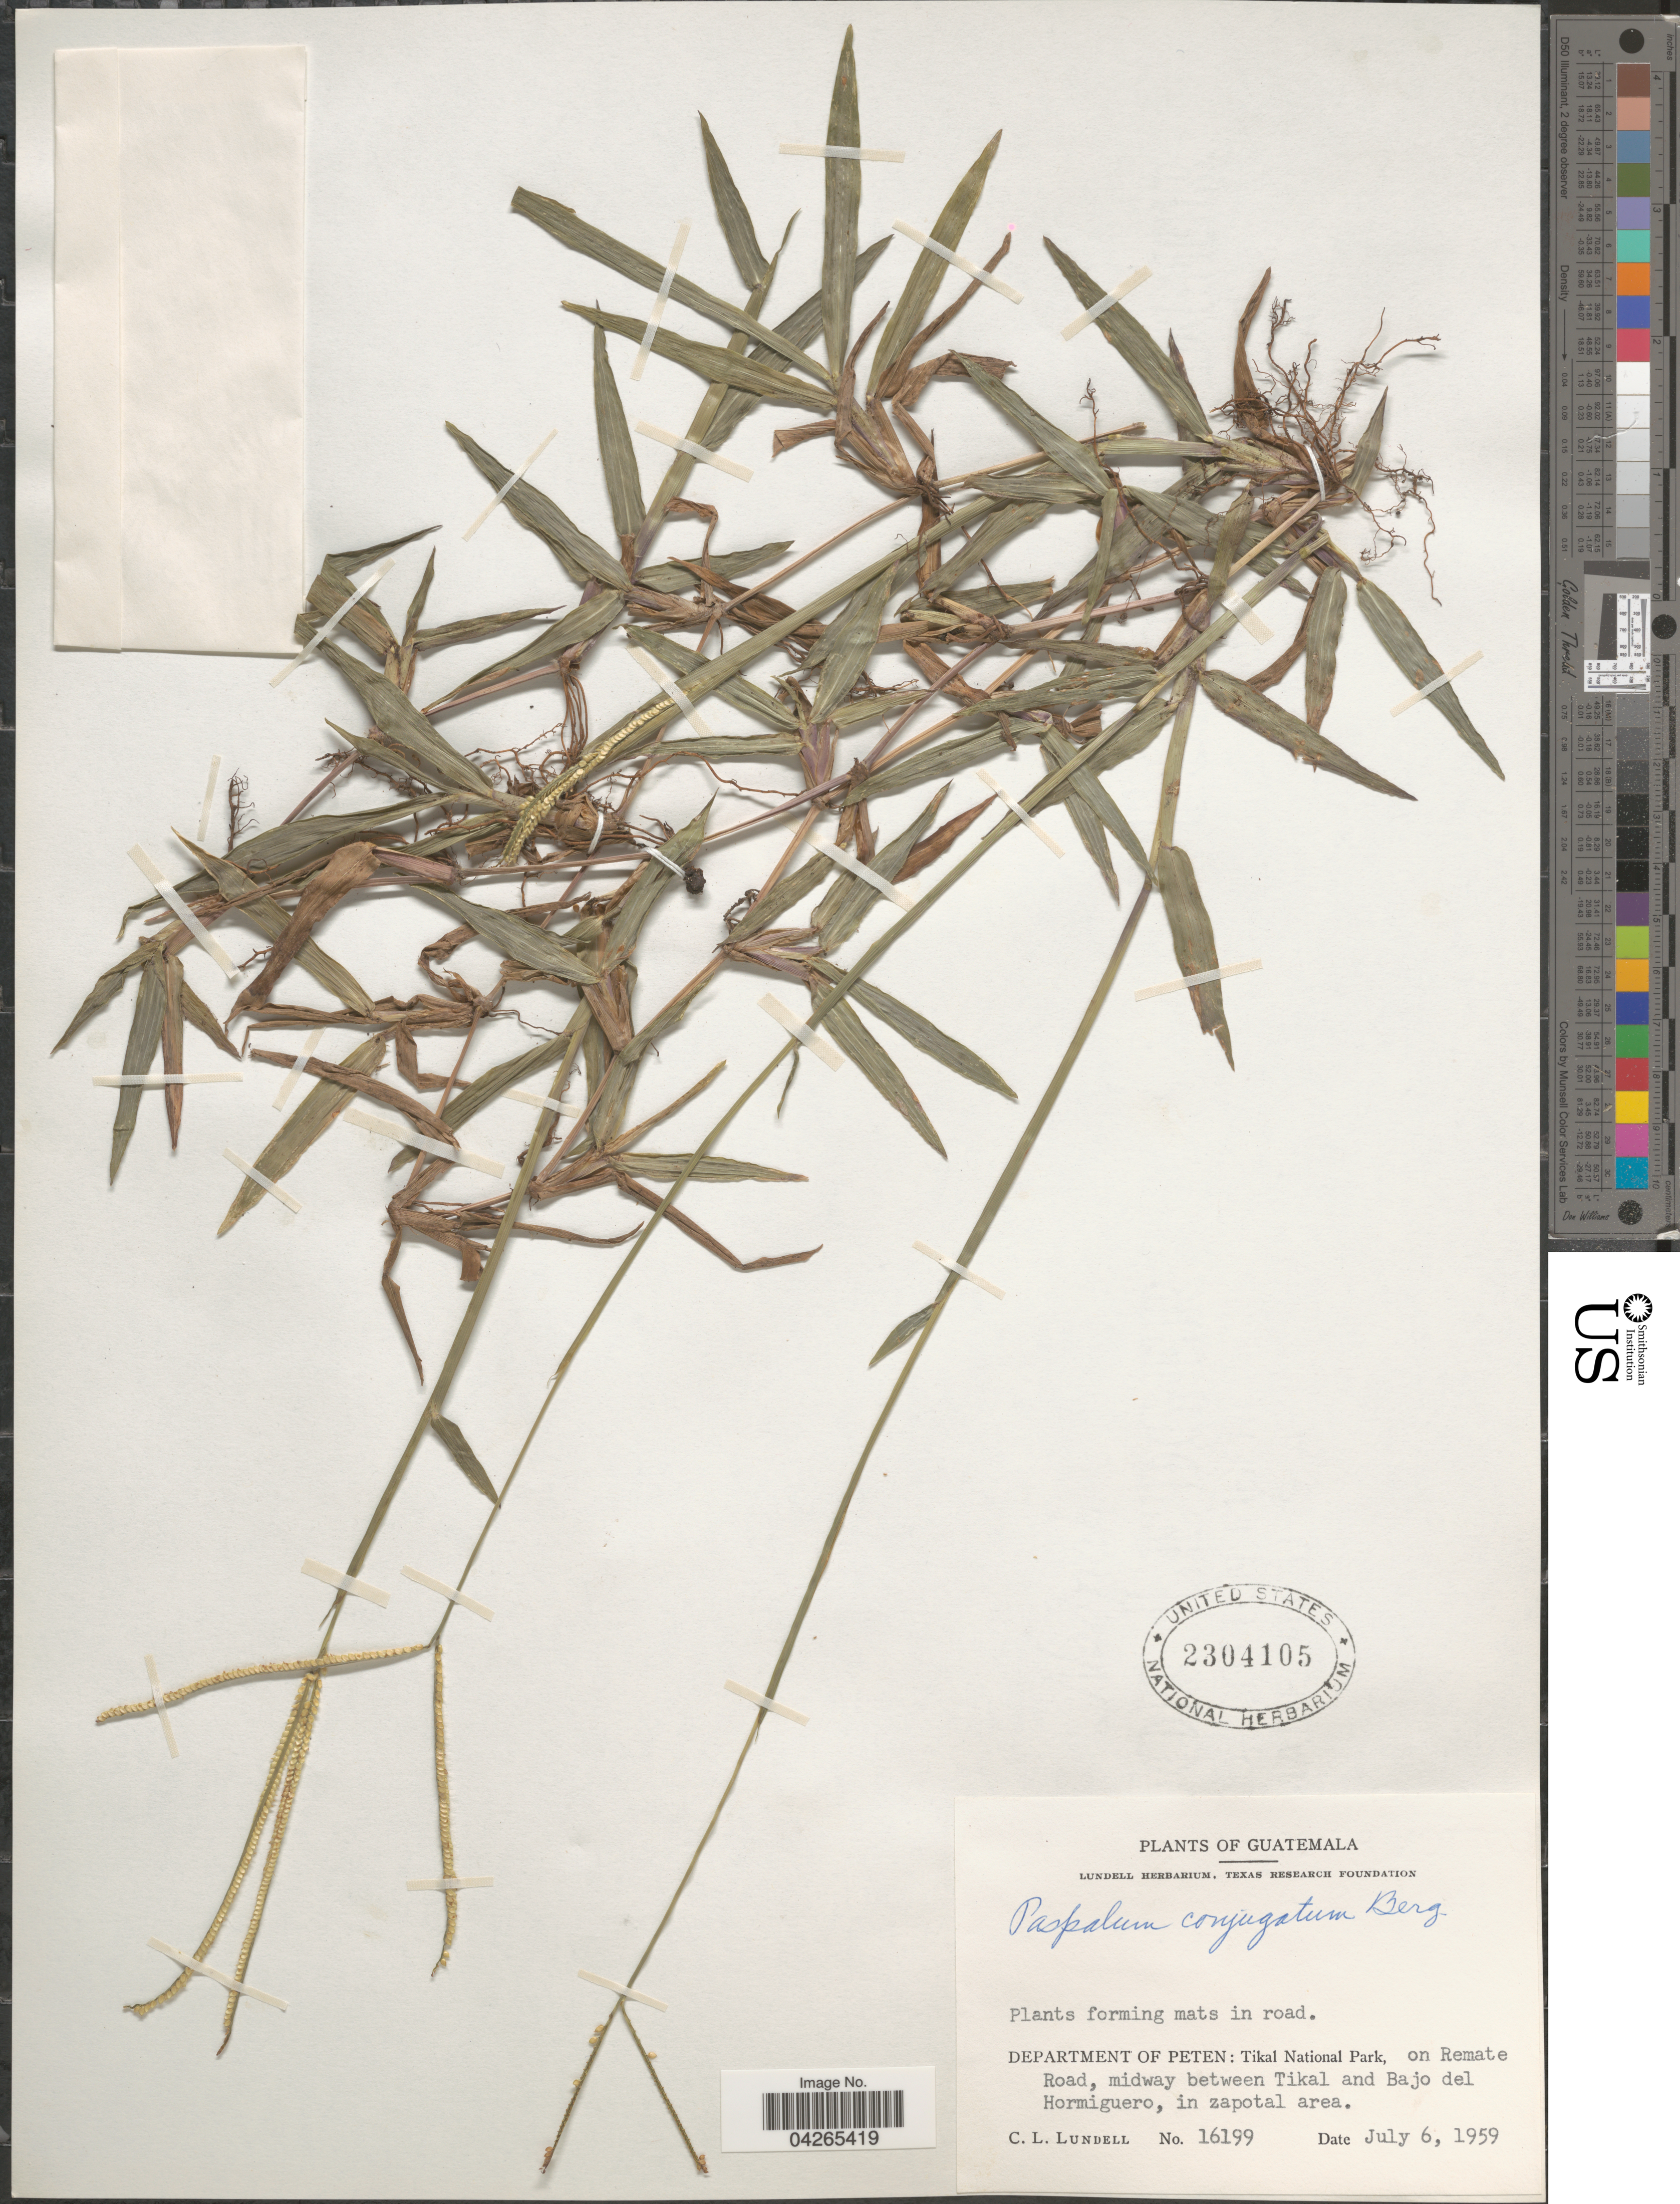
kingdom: Plantae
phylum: Tracheophyta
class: Liliopsida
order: Poales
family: Poaceae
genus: Paspalum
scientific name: Paspalum conjugatum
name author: P.J. Bergius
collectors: C. L. Lundell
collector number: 16199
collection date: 1959-07-06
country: Guatemala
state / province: El Peten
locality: Department of Peten: Tikal National Park, on Remate Road, midway between Tikal and Bajo del Hormiguero, in zapotal area.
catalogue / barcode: US 2304105